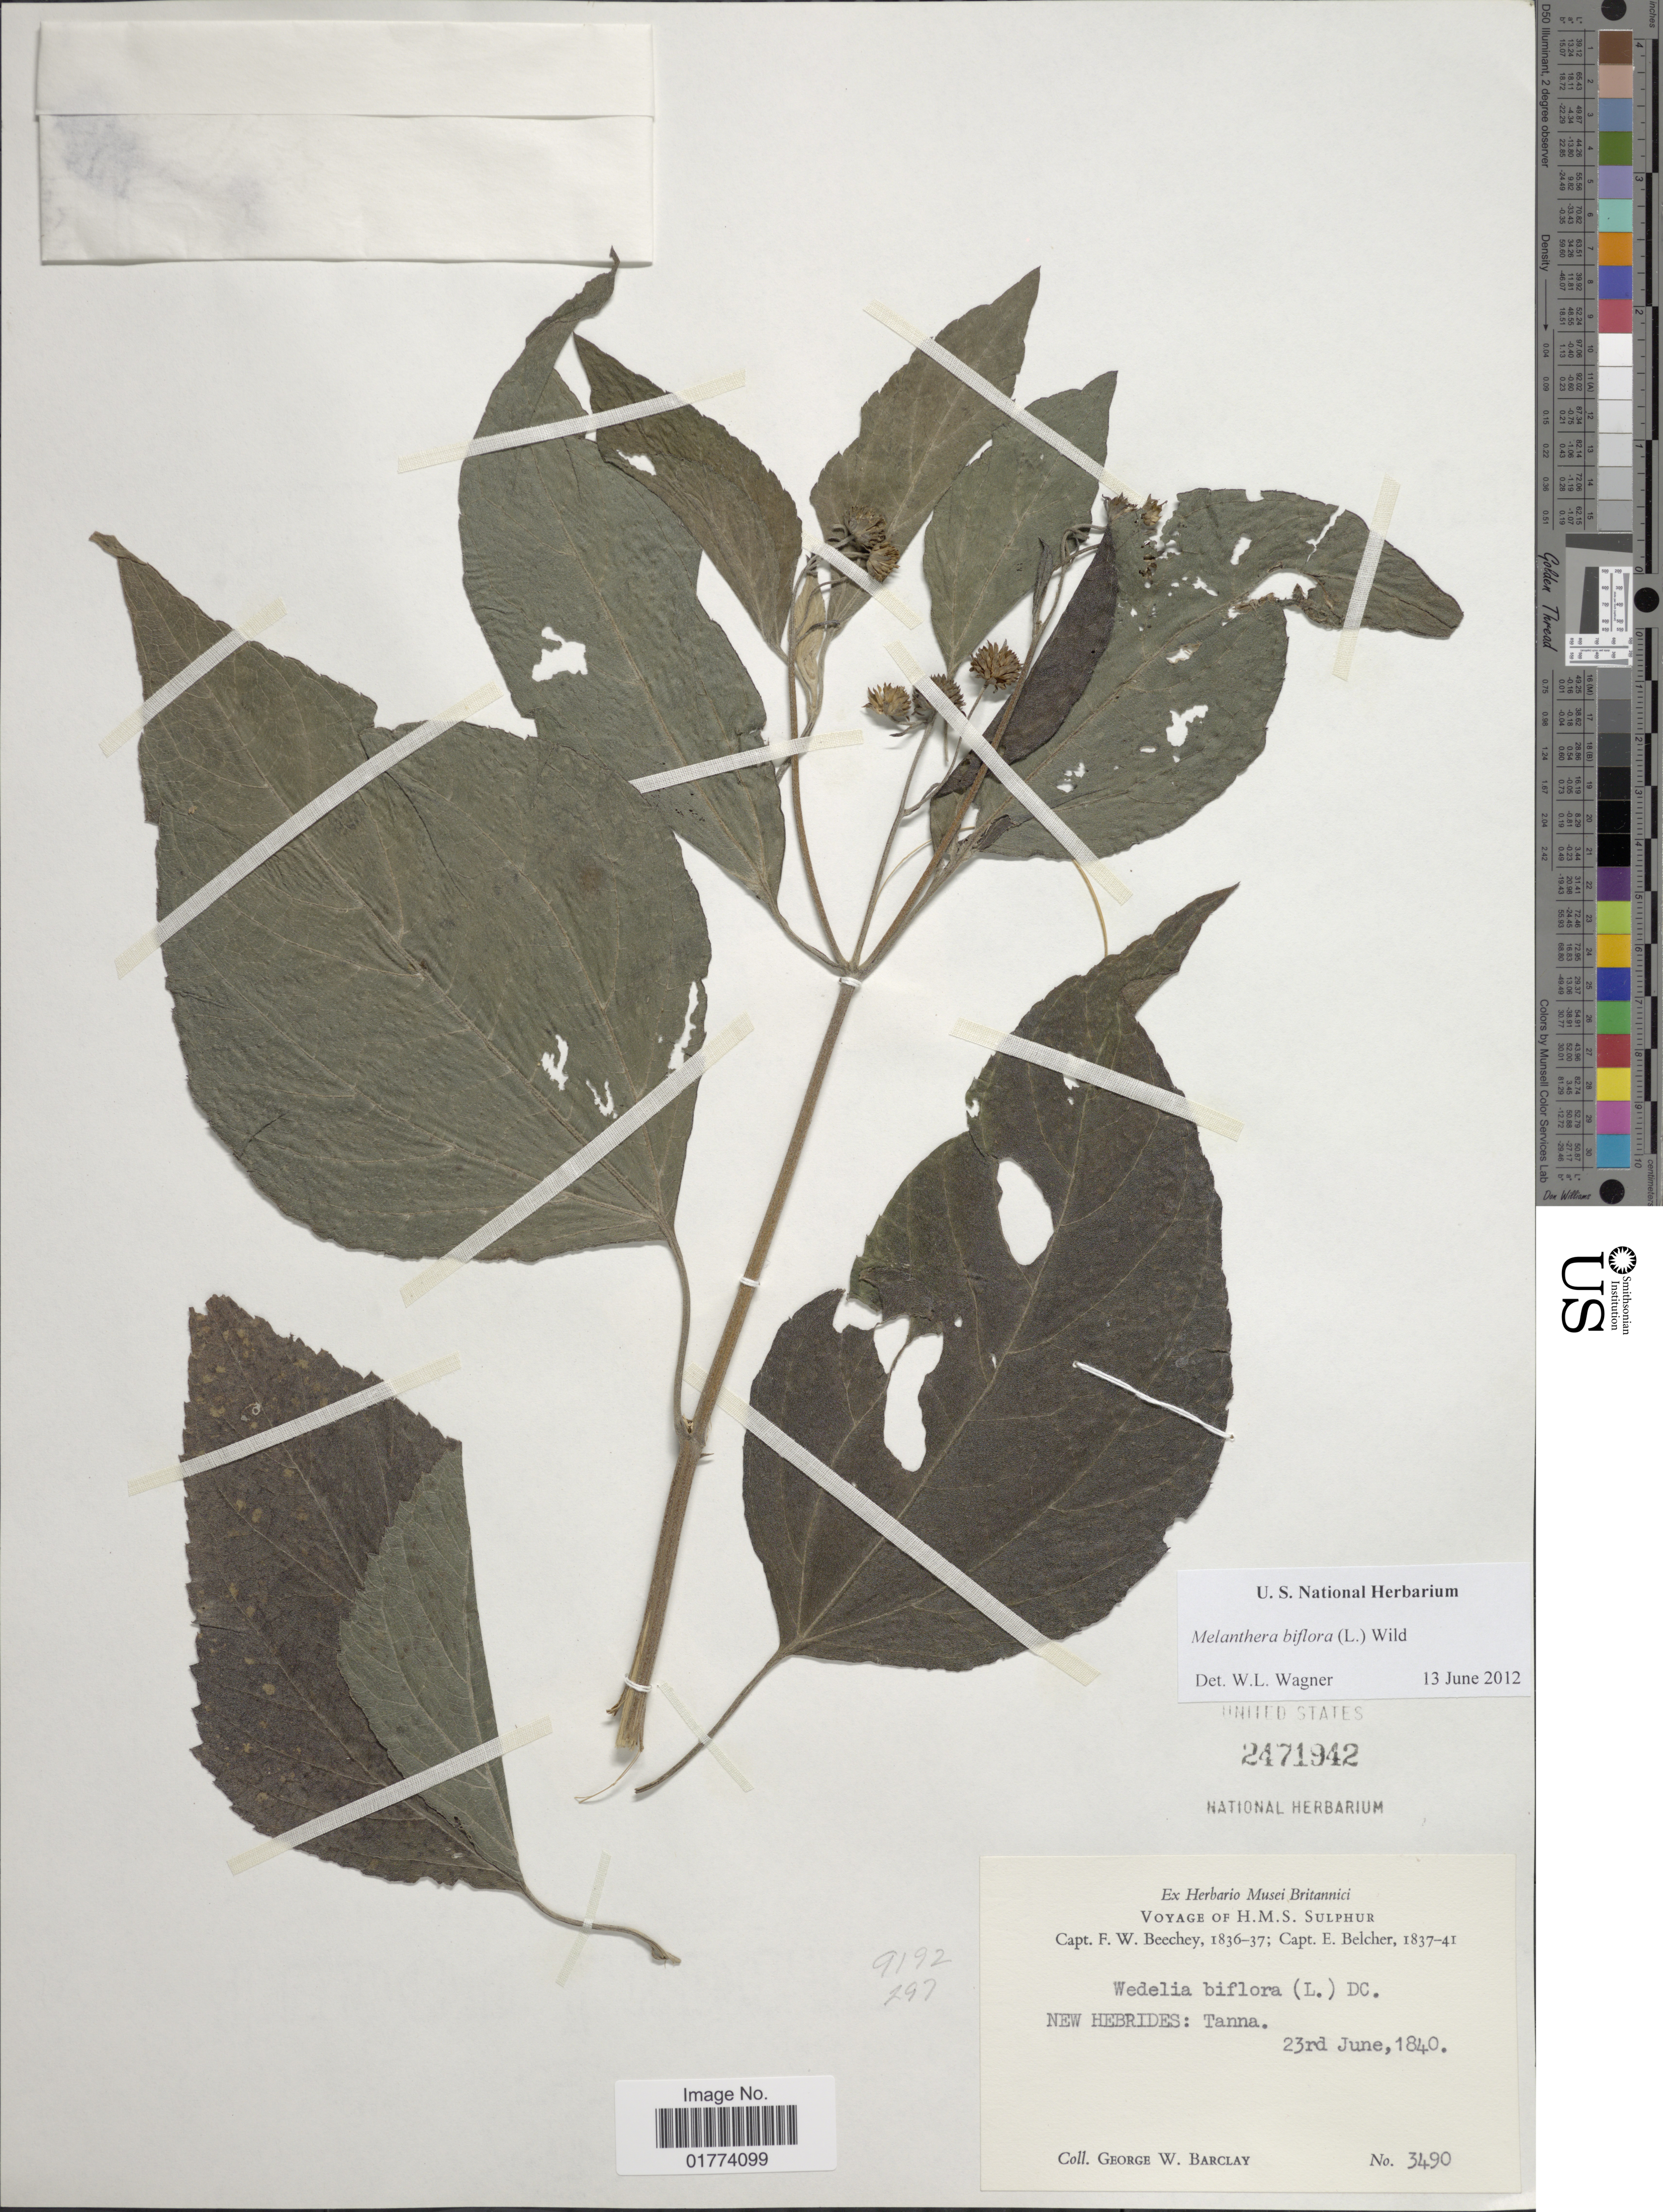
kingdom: Plantae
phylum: Tracheophyta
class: Magnoliopsida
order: Asterales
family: Asteraceae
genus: Wollastonia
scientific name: Wollastonia biflora var. biflora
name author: (L.) DC.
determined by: Wagner, W. L., (BOT), Smithsonian Institution - National Museum of Natural History (UNITED STATES)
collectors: G. W. Barclay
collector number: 3490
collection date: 1840-06-23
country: Vanuatu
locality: New Hebrides: Tanna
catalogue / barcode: US 2471942